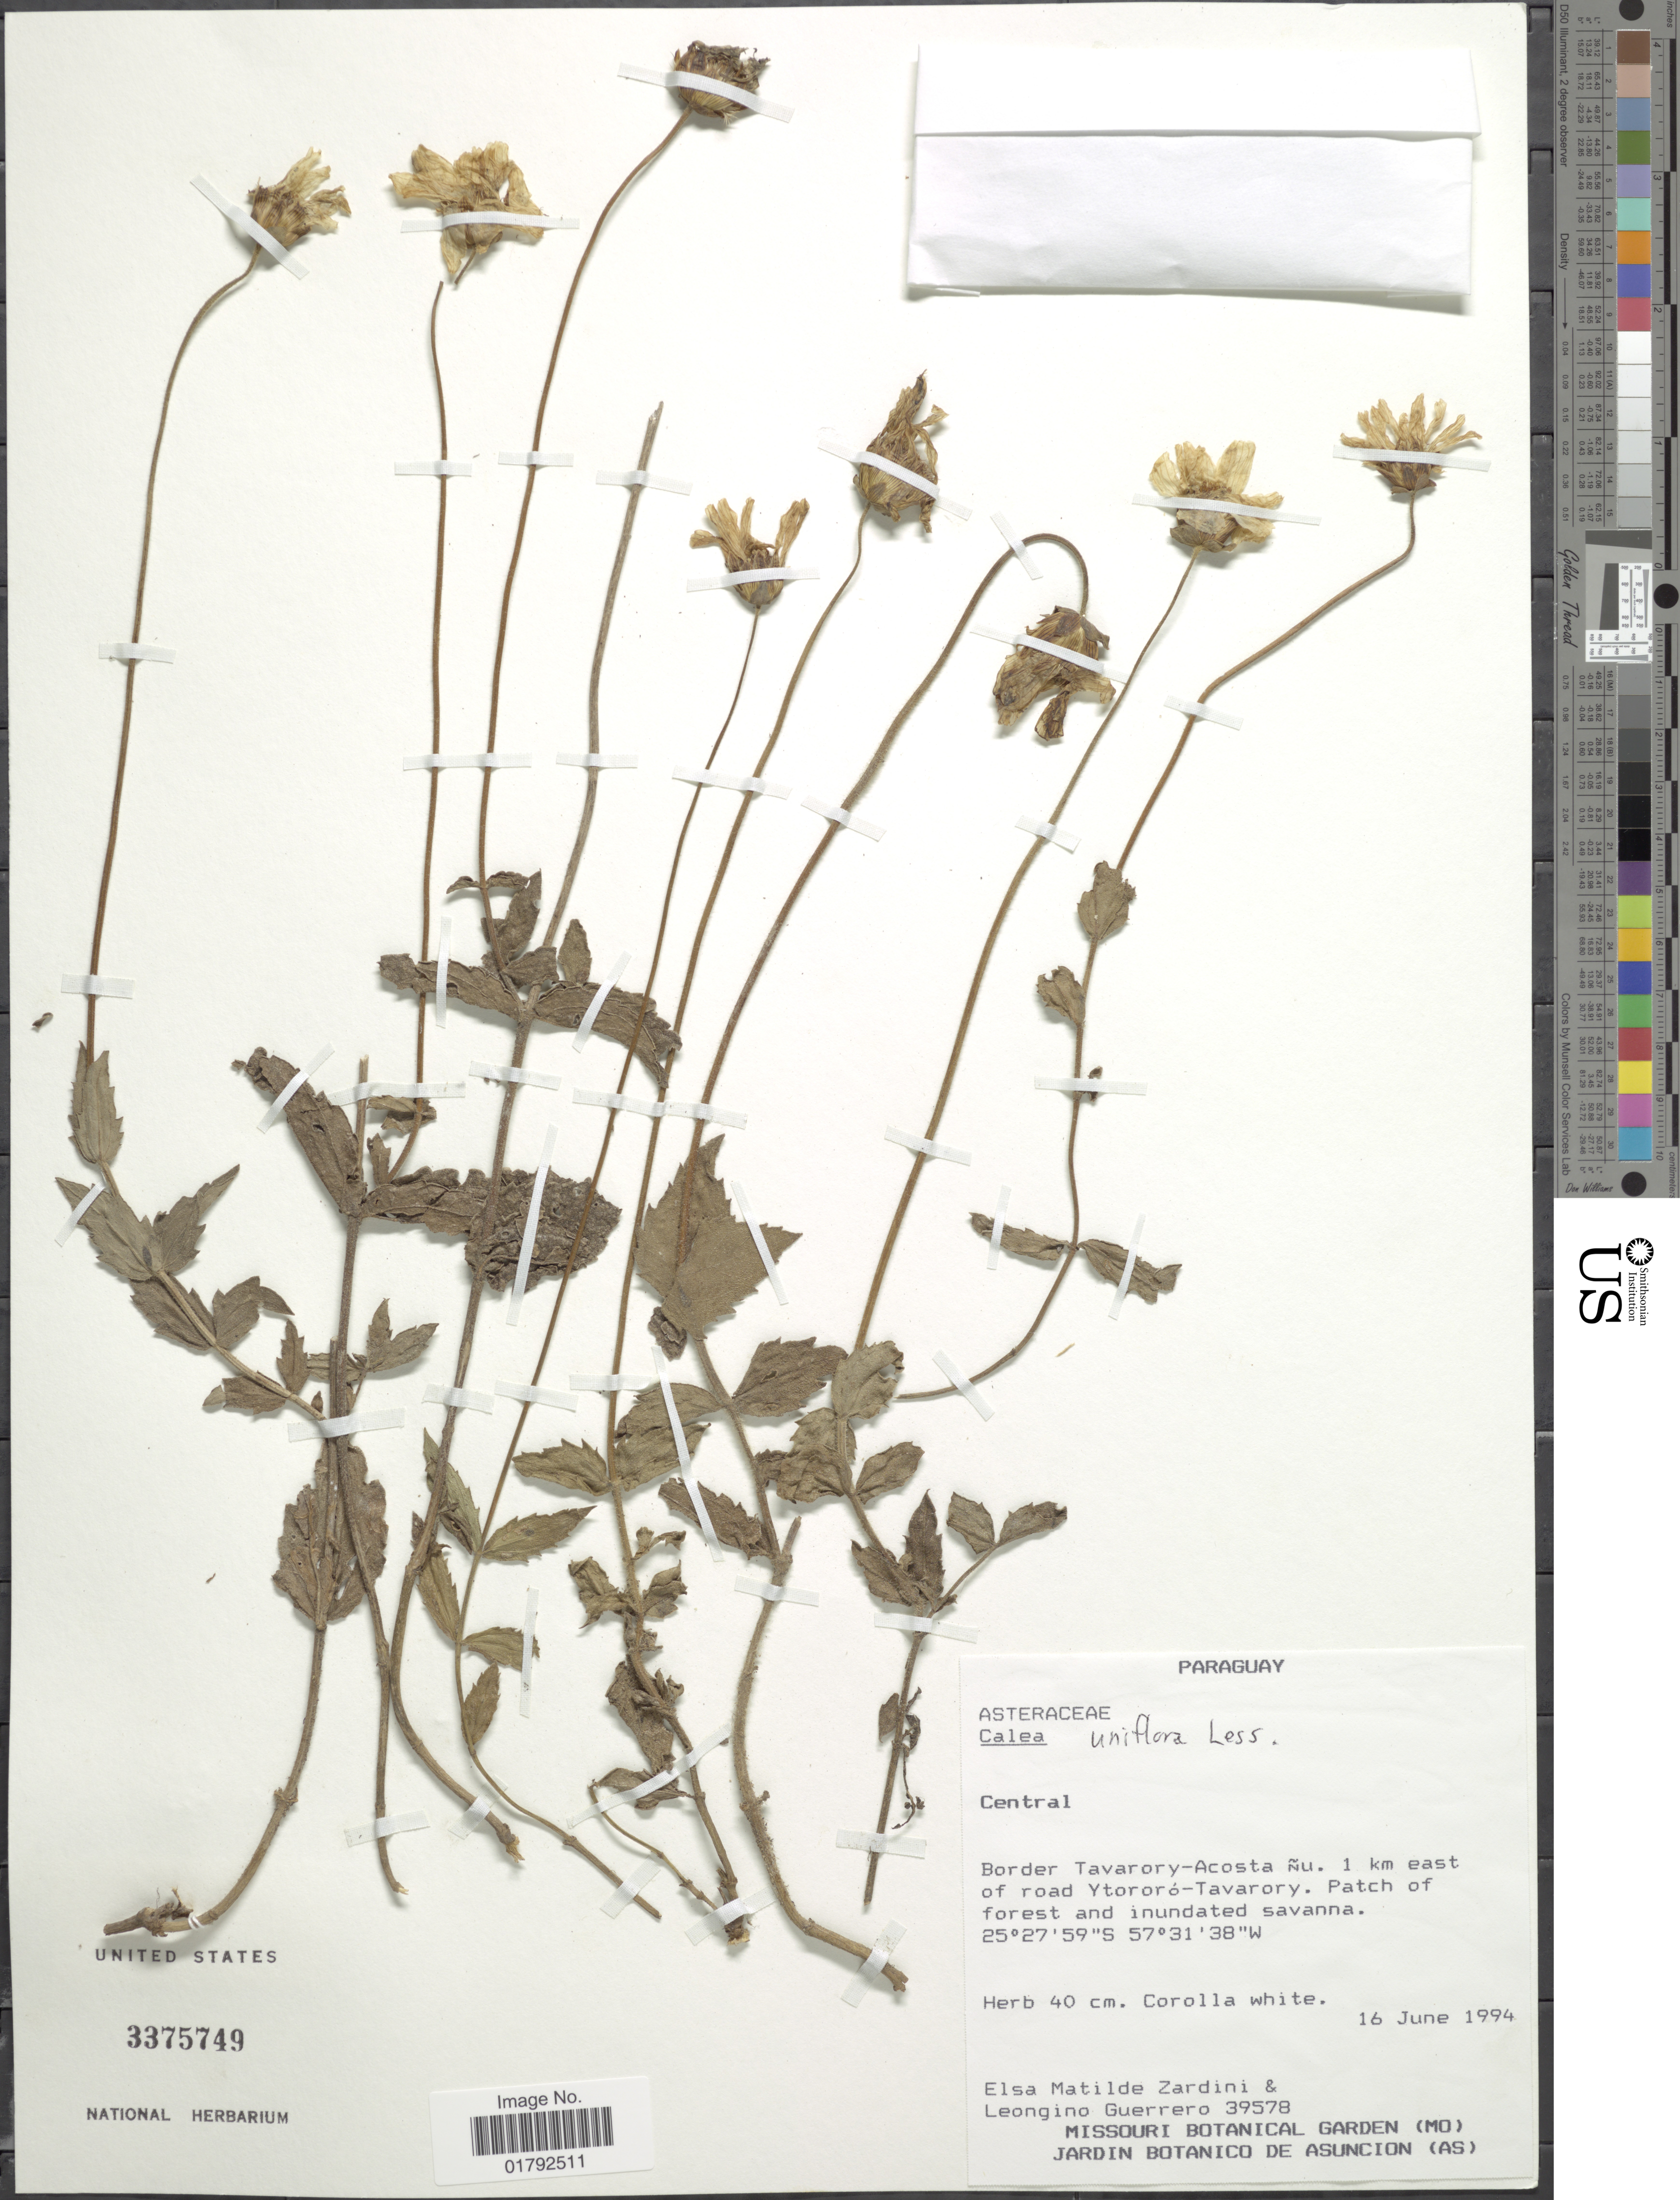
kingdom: Plantae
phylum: Tracheophyta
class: Magnoliopsida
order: Asterales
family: Asteraceae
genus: Calea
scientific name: Calea bakeriana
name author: Chodat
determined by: Bueno, Vinicius Resende, (ICN), Universidade Federal do Rio Grande do Sul (BRAZIL)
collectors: E. M. Zardini & L. Guerrero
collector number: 39578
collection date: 1994-06-16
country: Paraguay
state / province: Central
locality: Border Tavarory-Acosta nu, 1 km east of road Ytororo-Tavarory.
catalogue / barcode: US 3375749